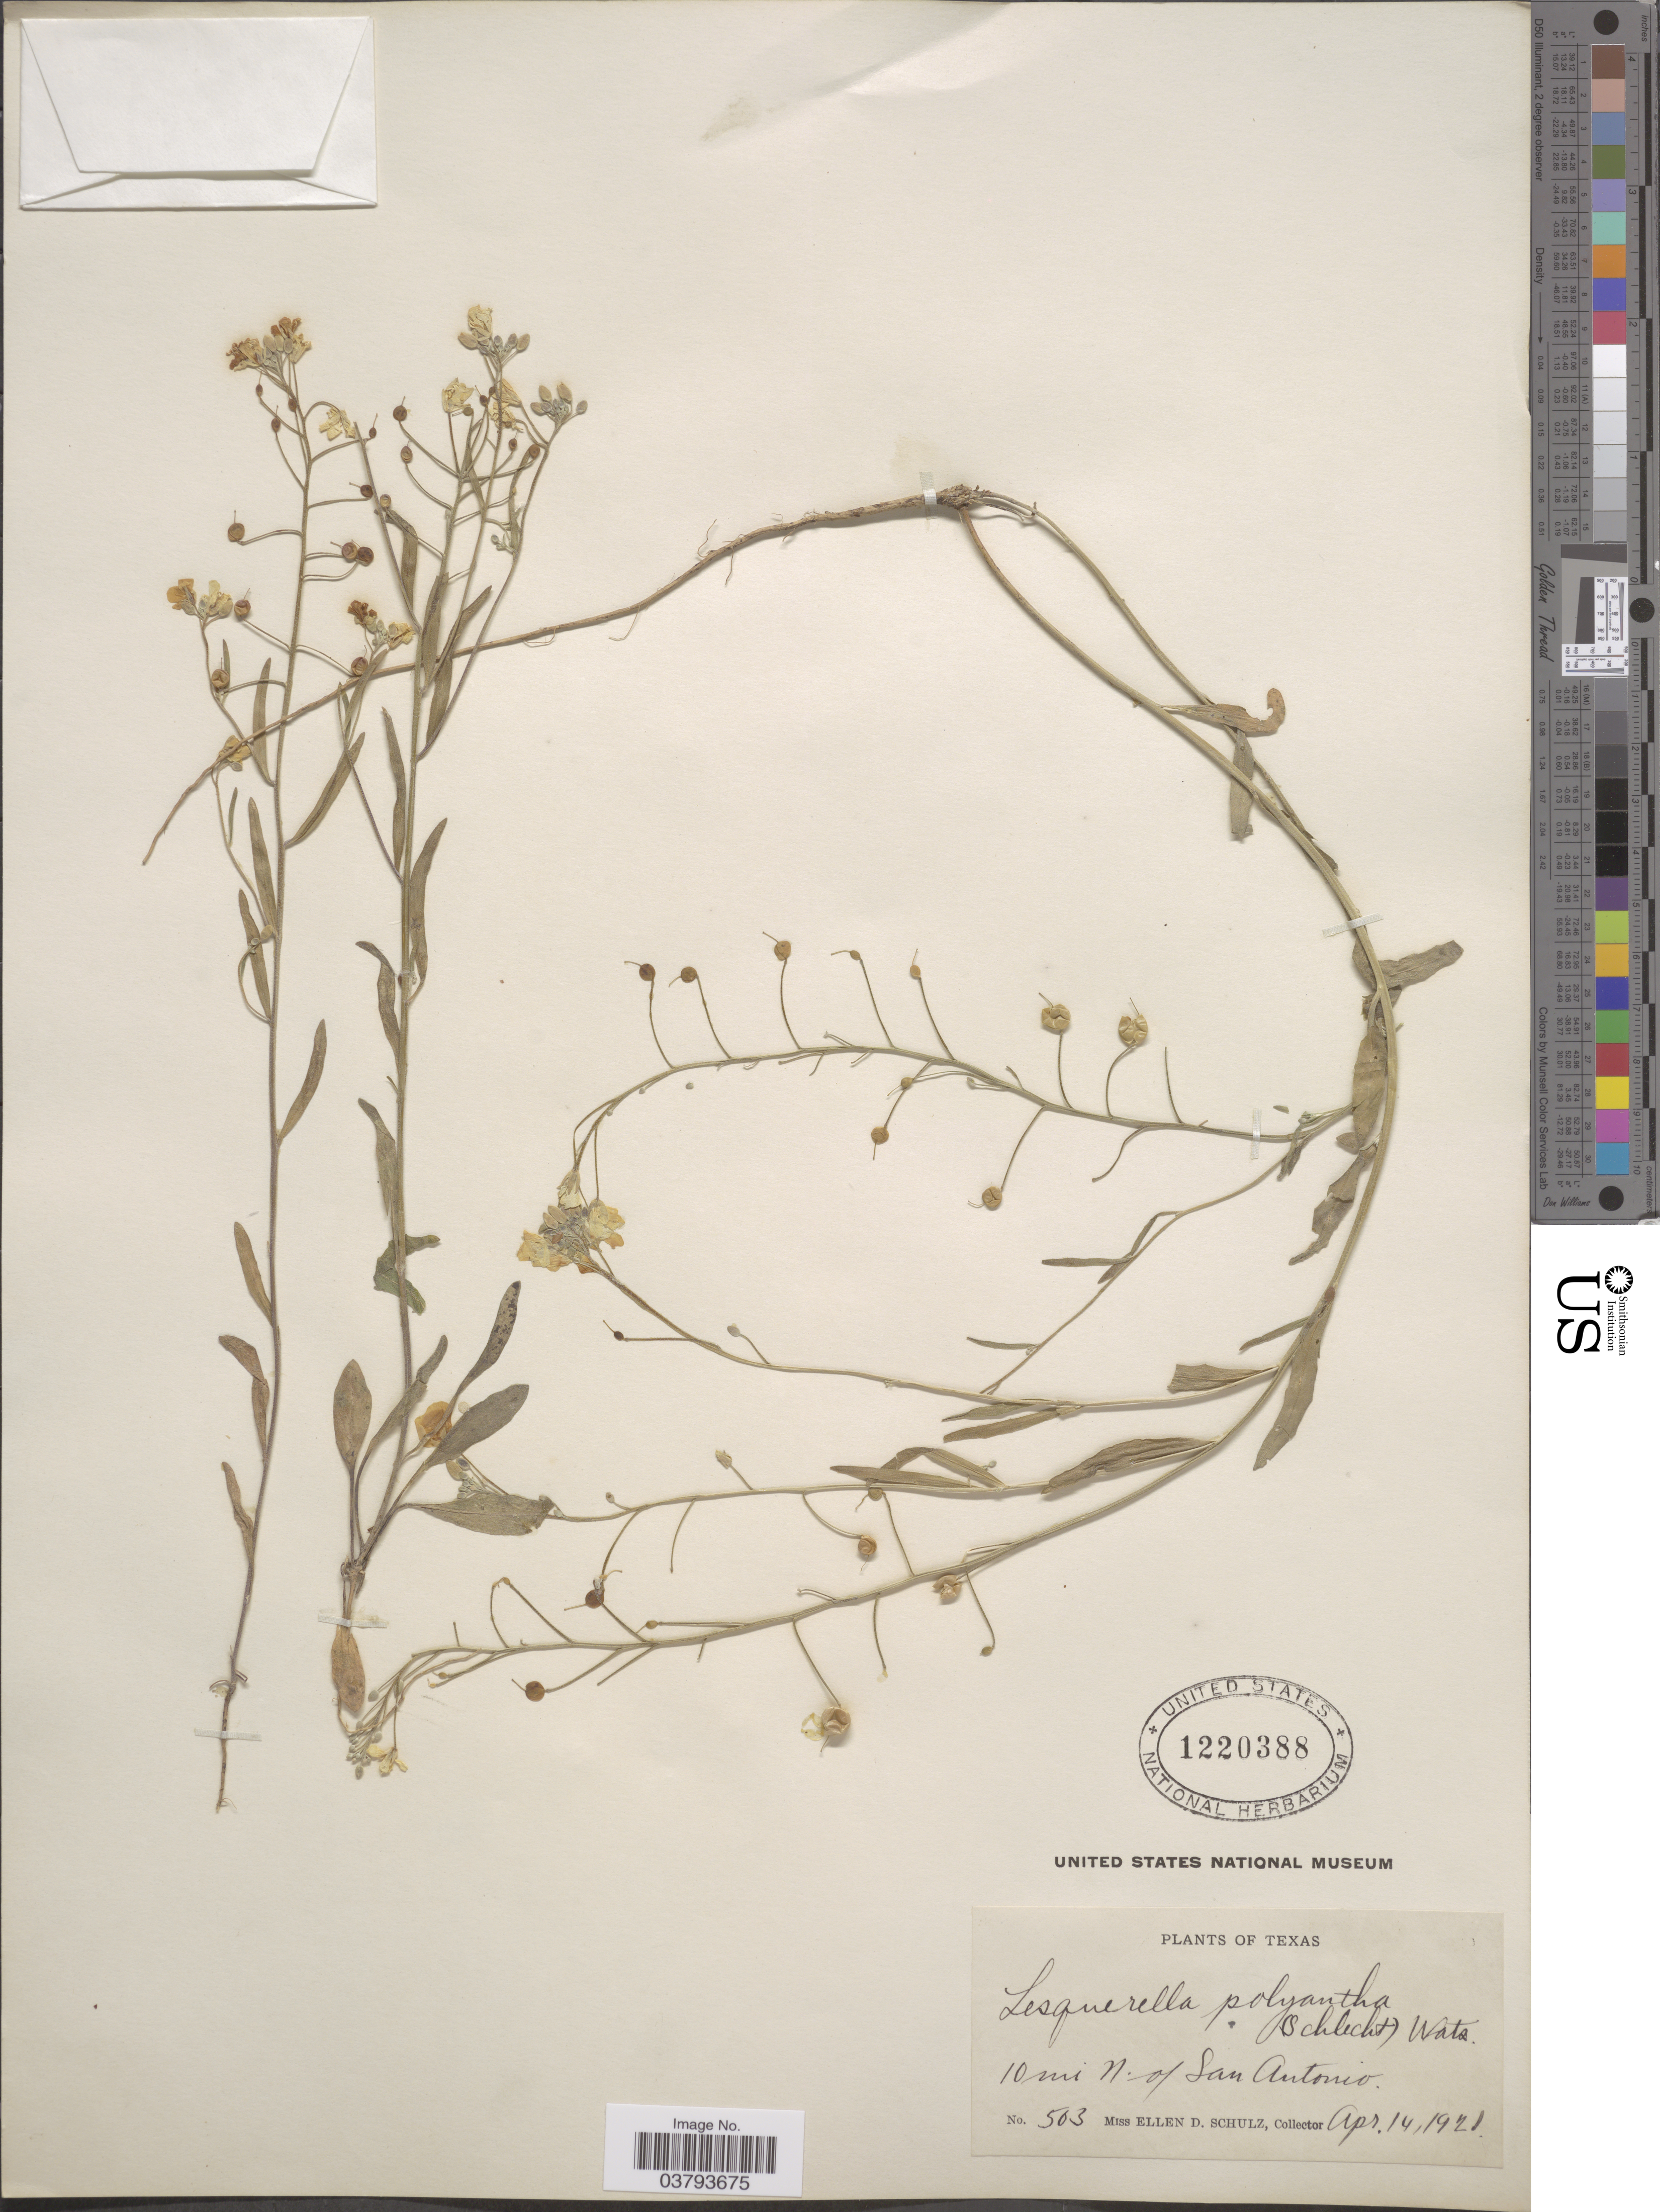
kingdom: Plantae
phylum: Tracheophyta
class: Magnoliopsida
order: Brassicales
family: Brassicaceae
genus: Lesquerella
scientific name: Lesquerella gracilis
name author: (Hook.) S. Watson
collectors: E. D. Schulz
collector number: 503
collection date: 1921-04-14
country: United States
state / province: Texas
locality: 10 mi. N of San Antonio.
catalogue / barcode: US 1220388